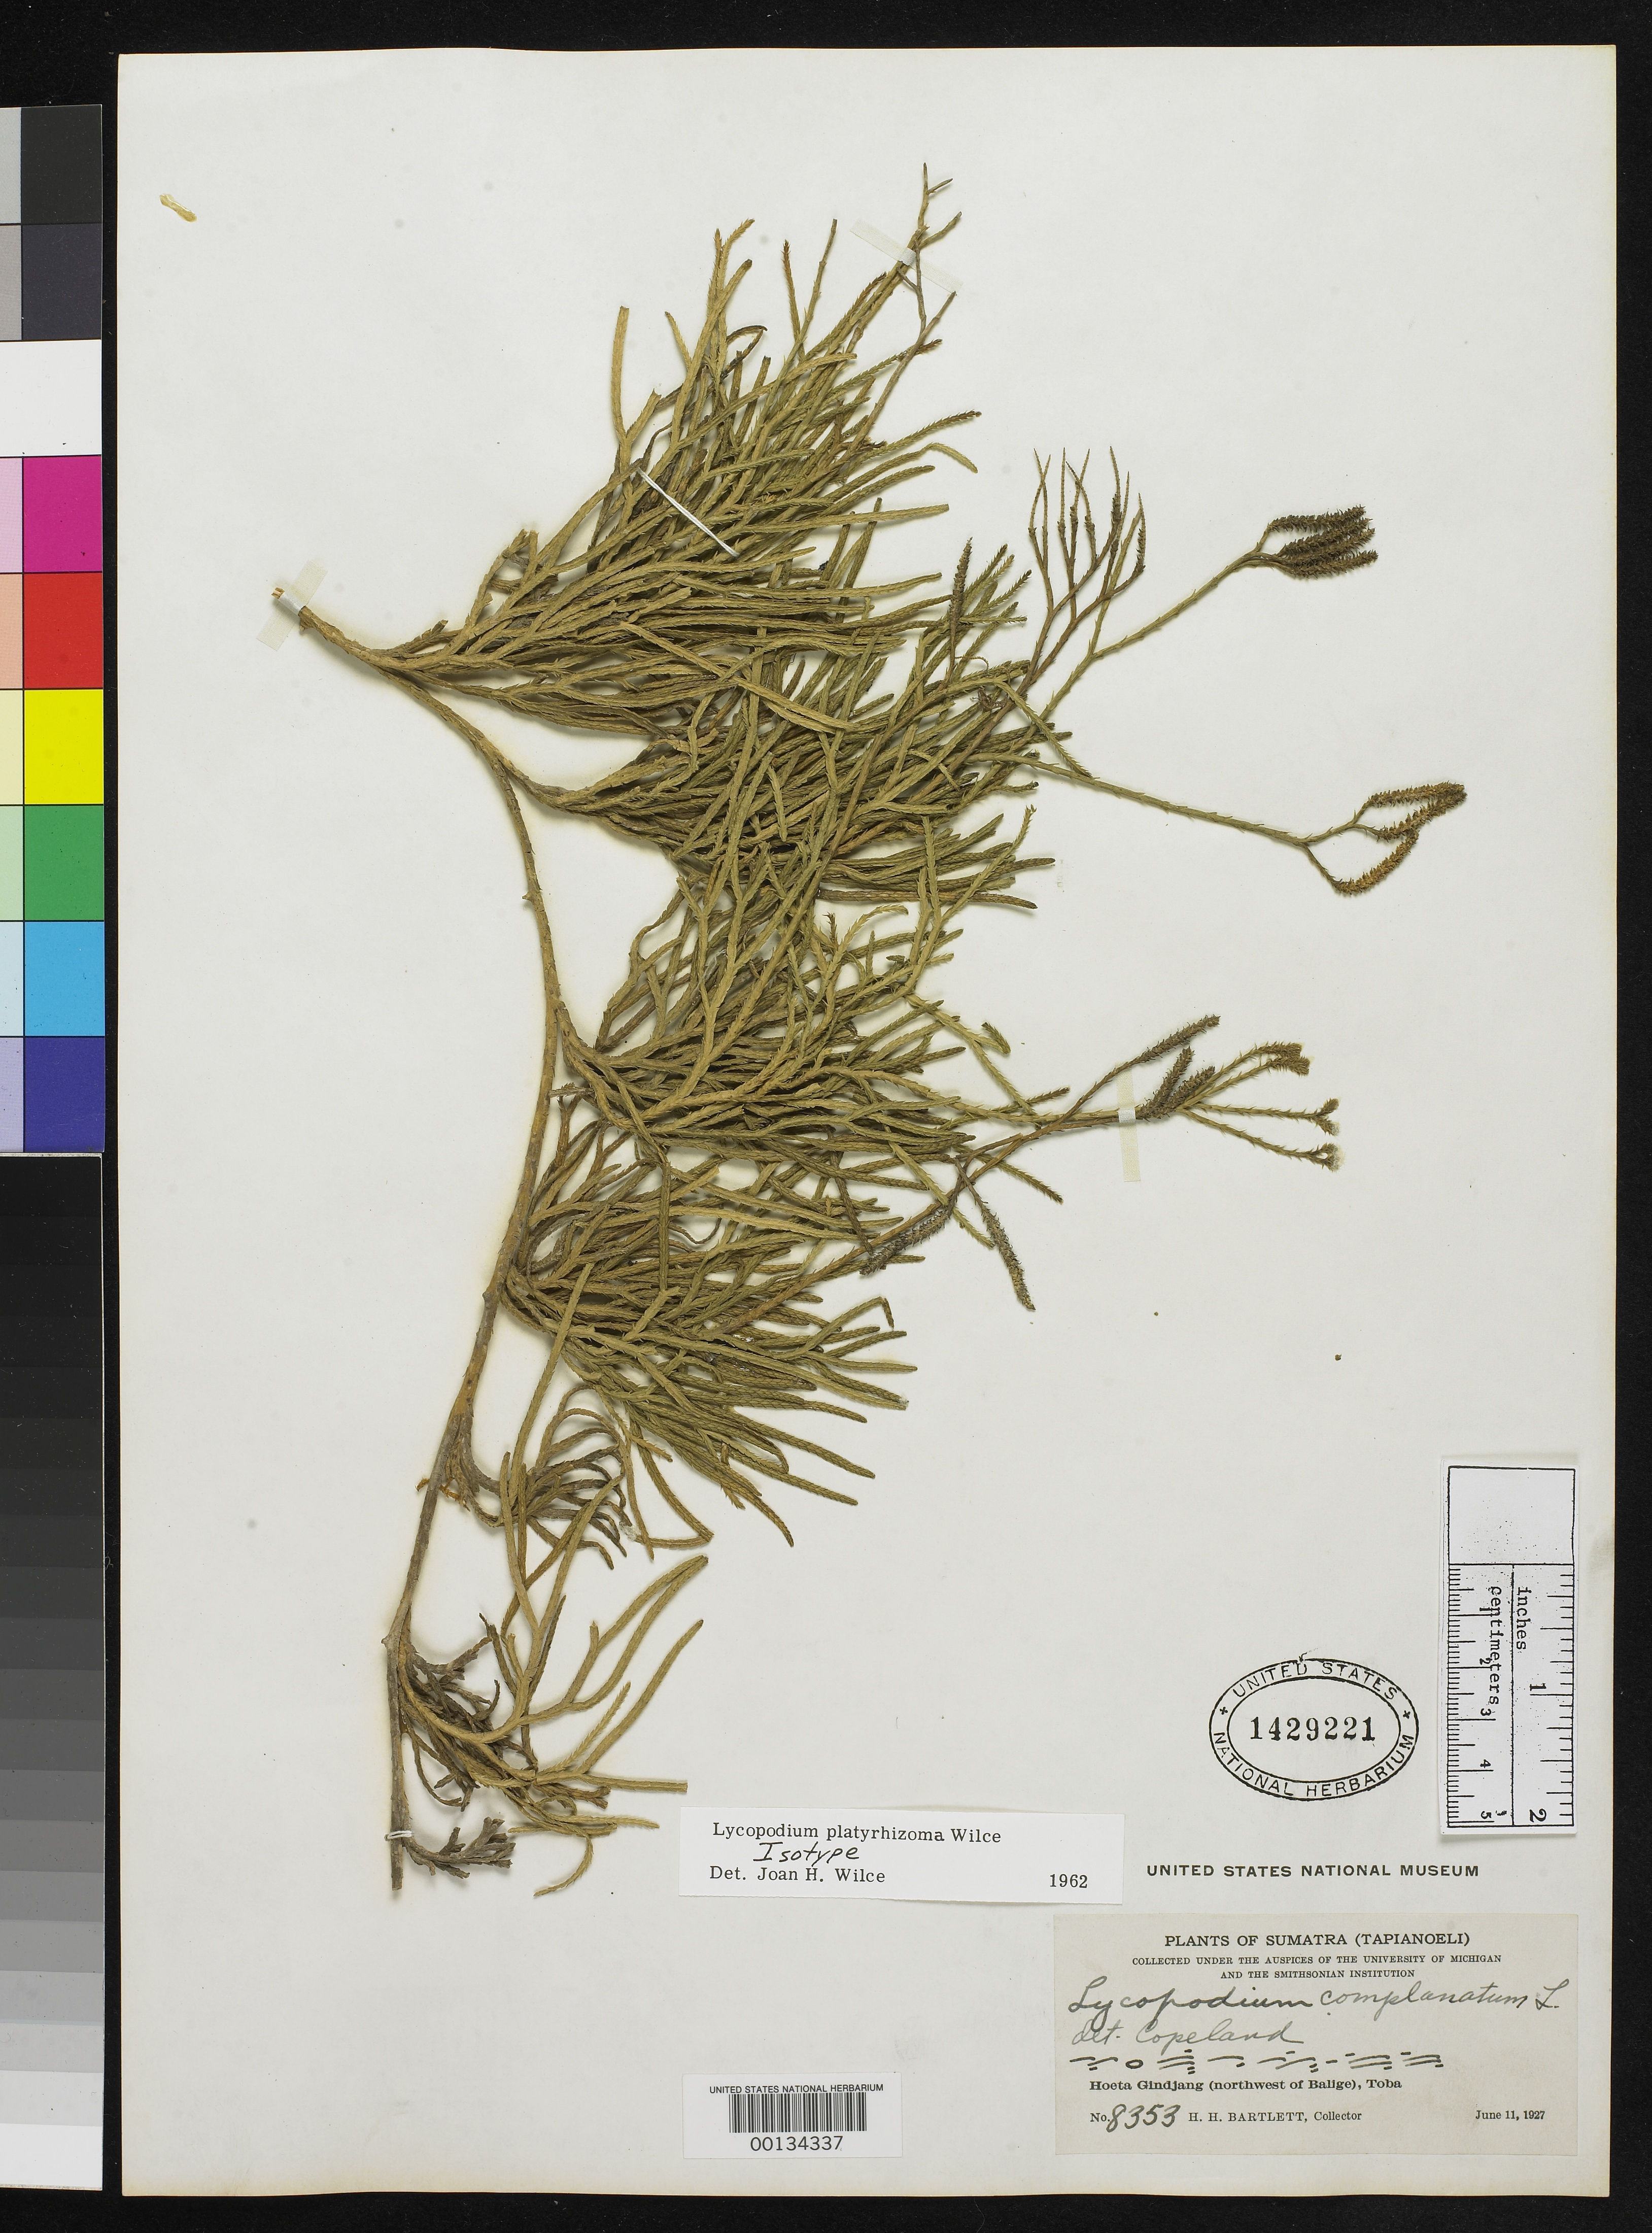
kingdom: Plantae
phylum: Tracheophyta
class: Lycopodiopsida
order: Lycopodiales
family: Lycopodiaceae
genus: Lycopodium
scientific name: Lycopodium platyrhizoma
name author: J.H. Wilce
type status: Isotype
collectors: H. H. Bartlett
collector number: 8353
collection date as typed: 11 Jun 1927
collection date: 1927-06-11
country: Indonesia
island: Sumatra.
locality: Sumatra, Hoeta Gingjang (NW of Balige), Toba.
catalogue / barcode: US 1429221